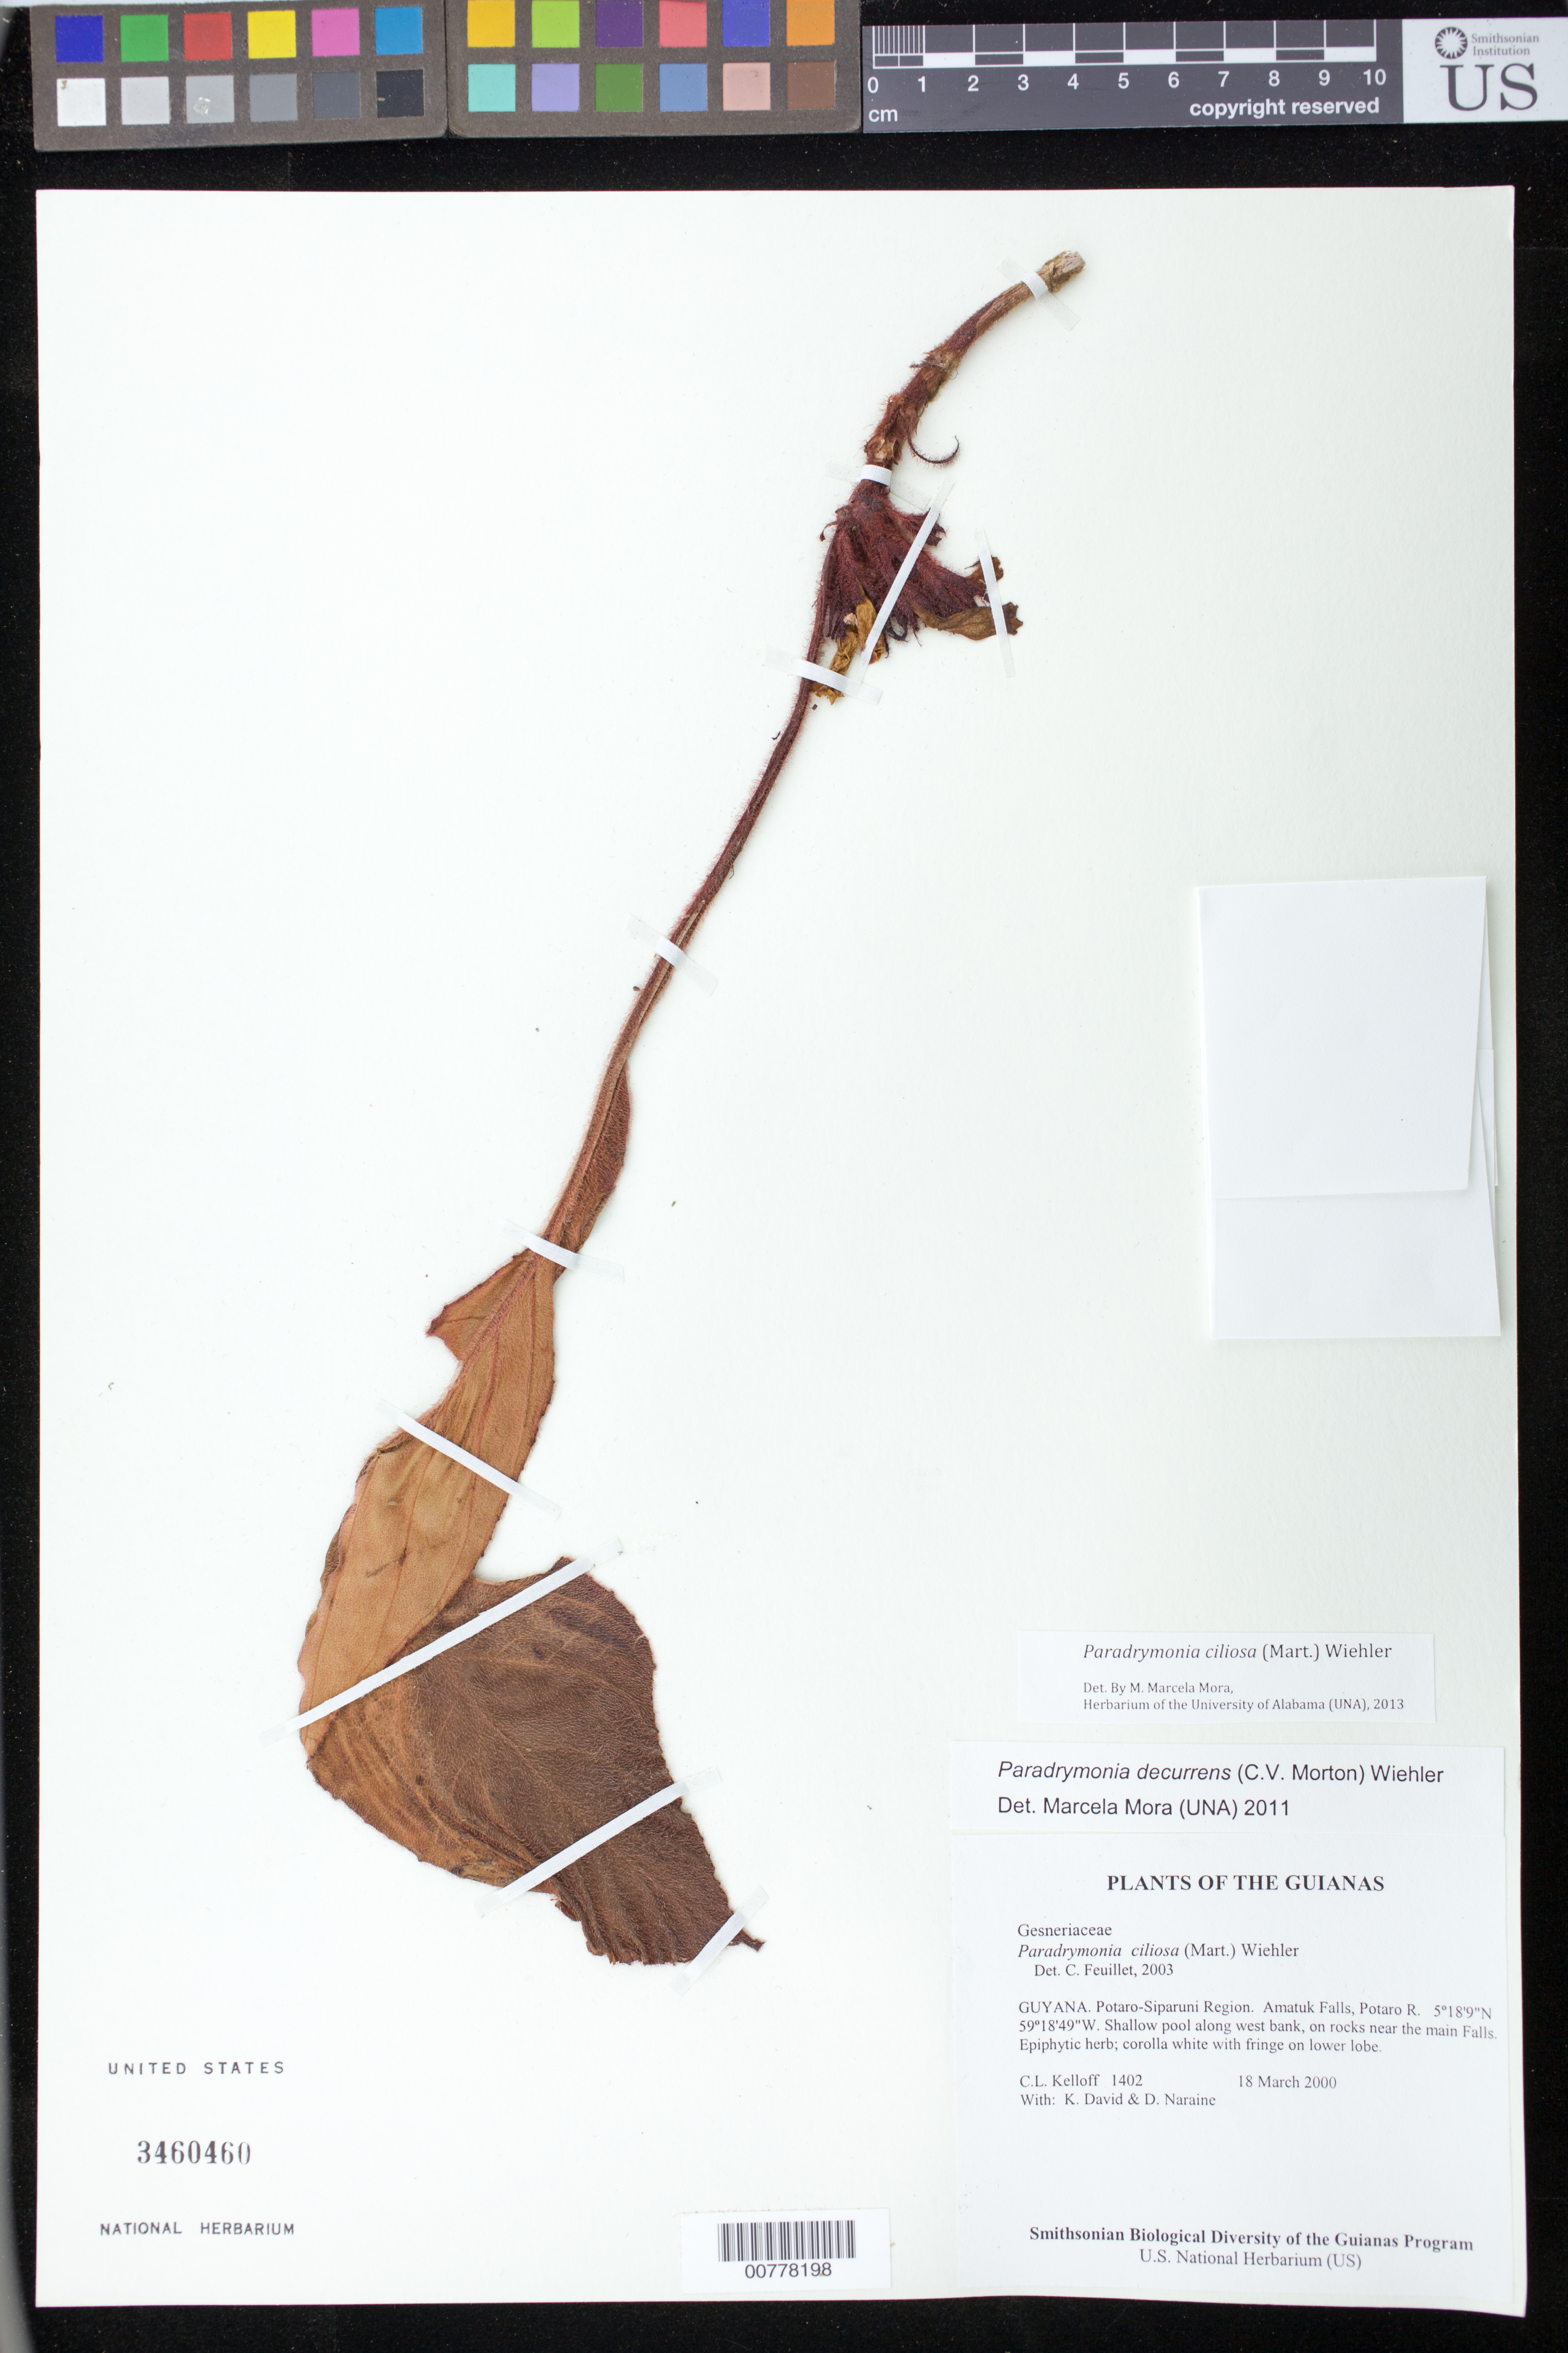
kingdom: Plantae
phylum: Tracheophyta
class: Magnoliopsida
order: Lamiales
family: Gesneriaceae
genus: Paradrymonia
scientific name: Paradrymonia ciliosa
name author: (Mart.) Wiehler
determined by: Mora, M. Marcela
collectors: C. L. Kelloff, K. David & D. Naraine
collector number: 1402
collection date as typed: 18 March 2000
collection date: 2000-03-18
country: Guyana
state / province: Potaro-Siparuni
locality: Amatuk Falls, Potaro R.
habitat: Shallow pool along west bank, on rocks near the main Falls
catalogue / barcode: US 3460460